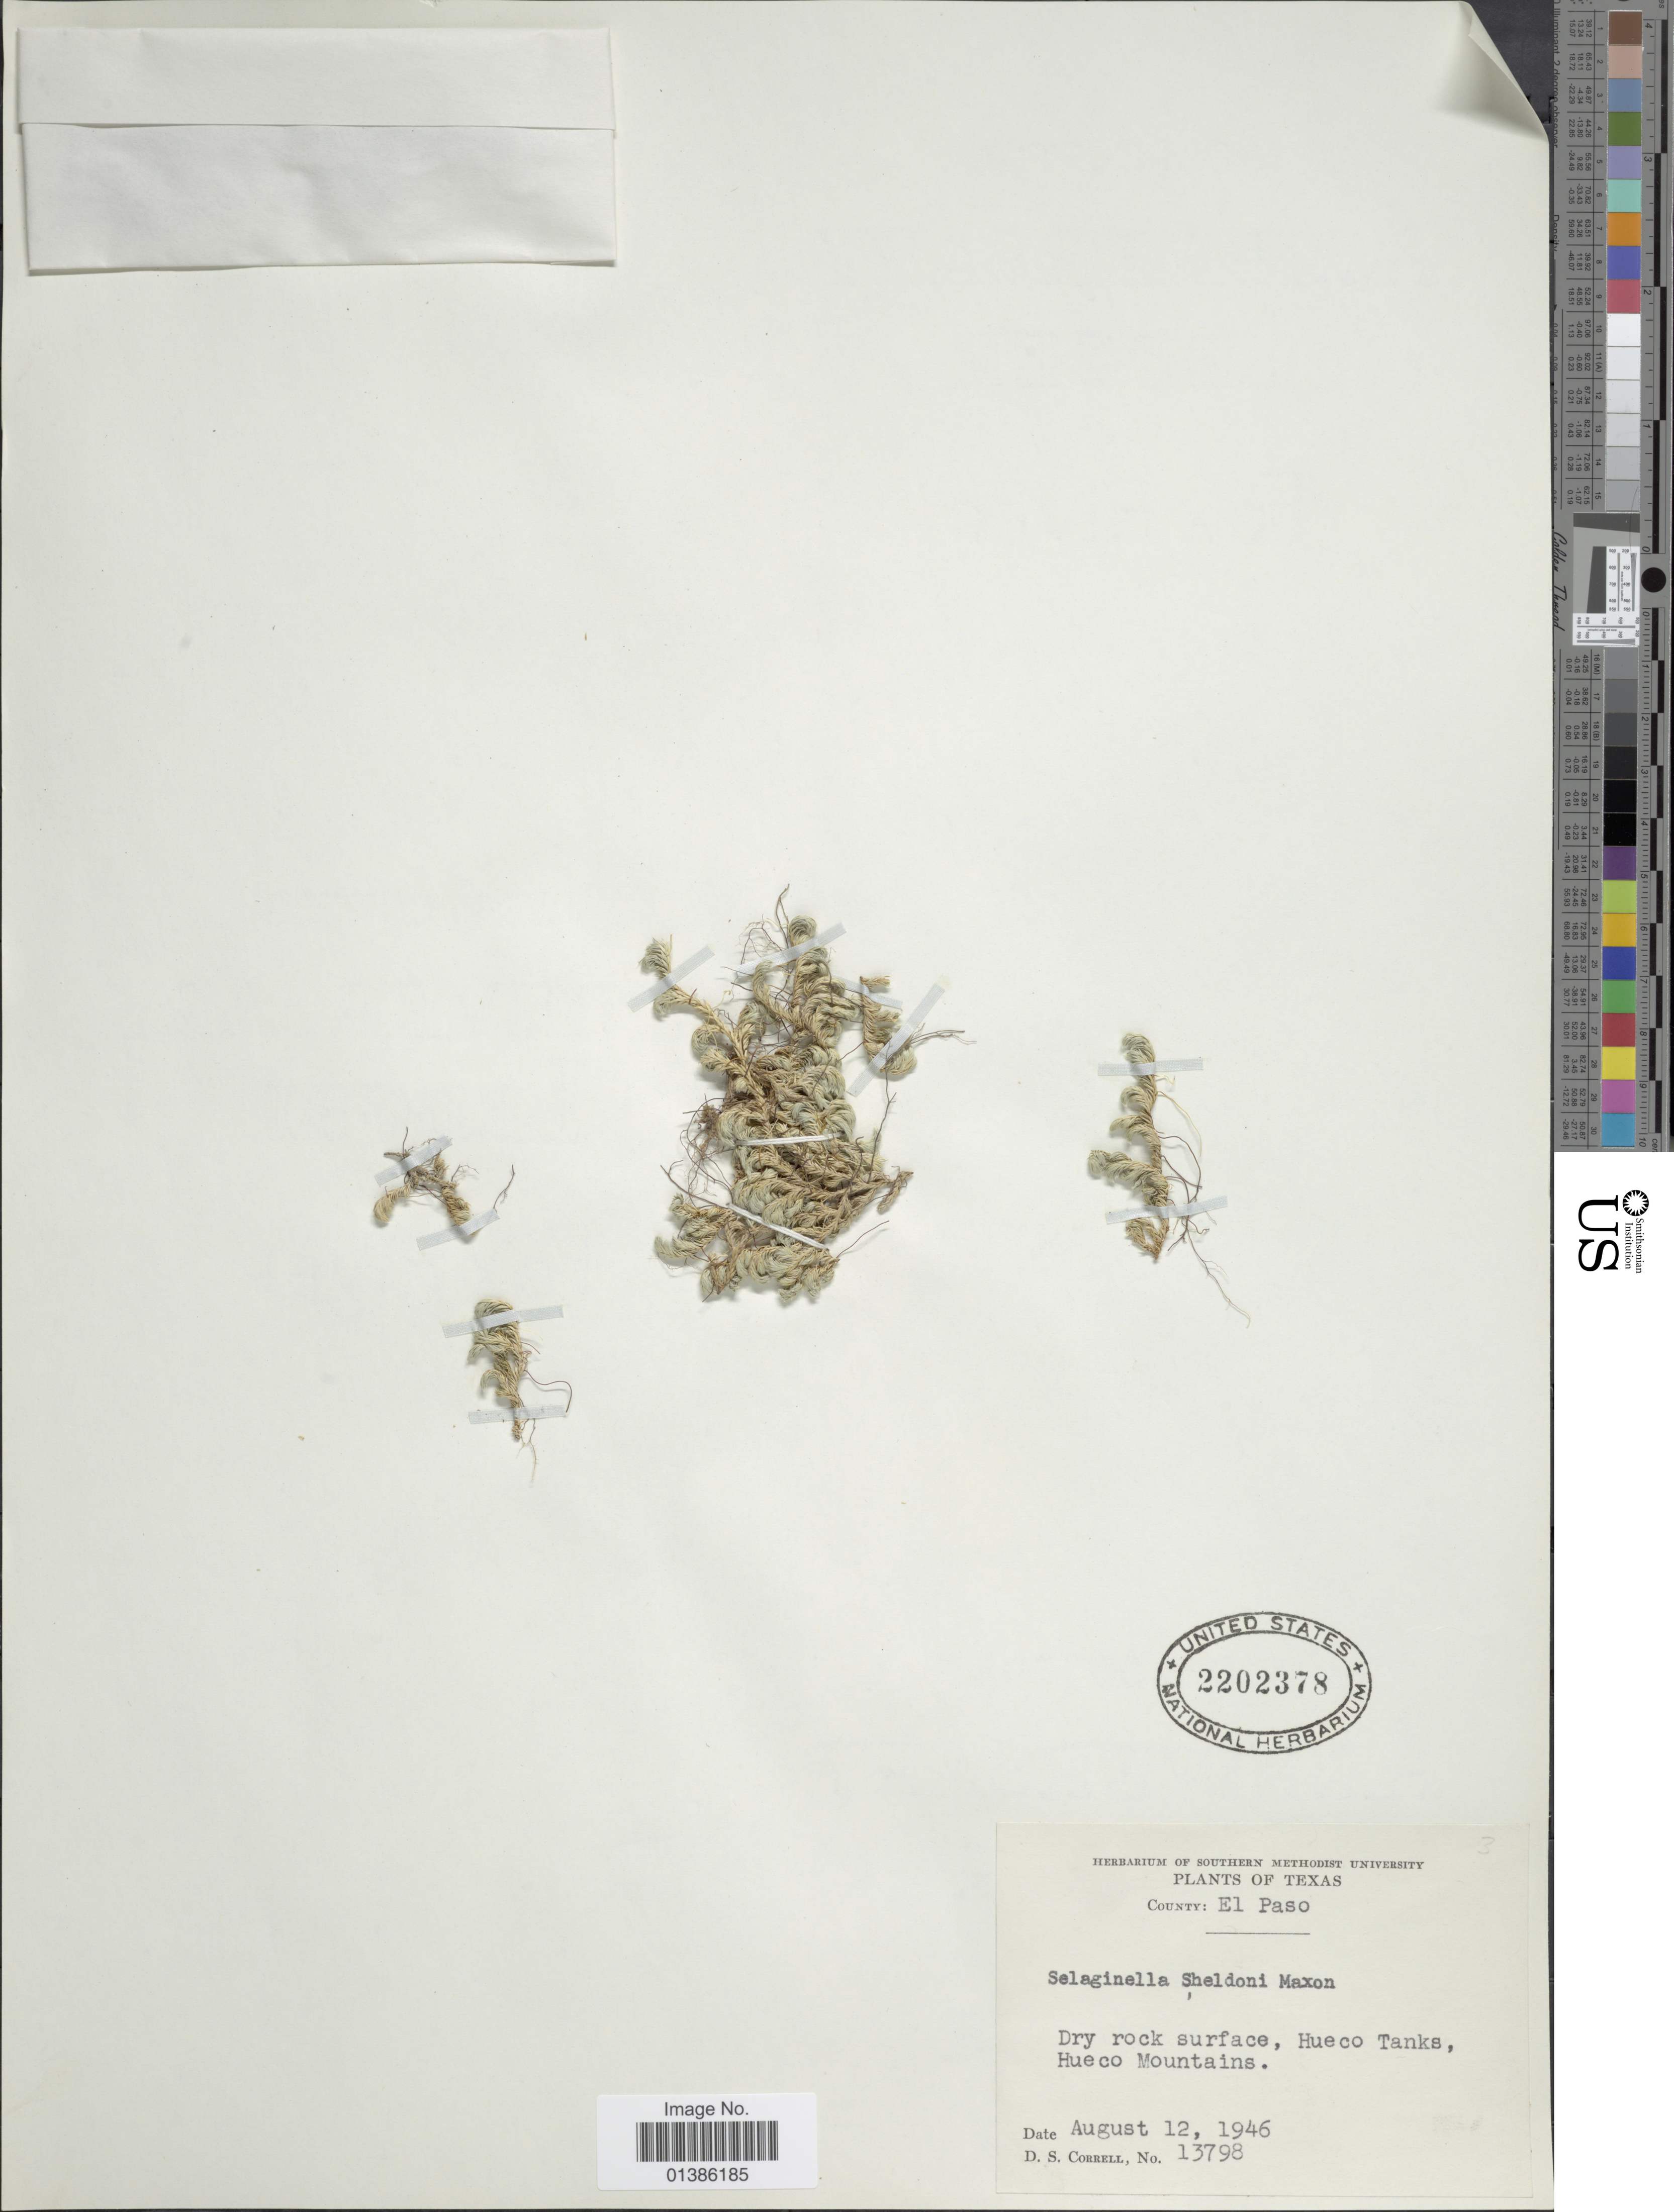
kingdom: Plantae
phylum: Tracheophyta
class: Lycopodiopsida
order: Selaginellales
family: Selaginellaceae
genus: Selaginella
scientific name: Selaginella peruviana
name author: (Milde) Hieron.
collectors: D. S. Correll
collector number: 13798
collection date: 1946-08-12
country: United States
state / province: Texas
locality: County: El Paso. Dry rock surface, Hueco Tanks, Hueco Mountains.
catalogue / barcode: US 2202378